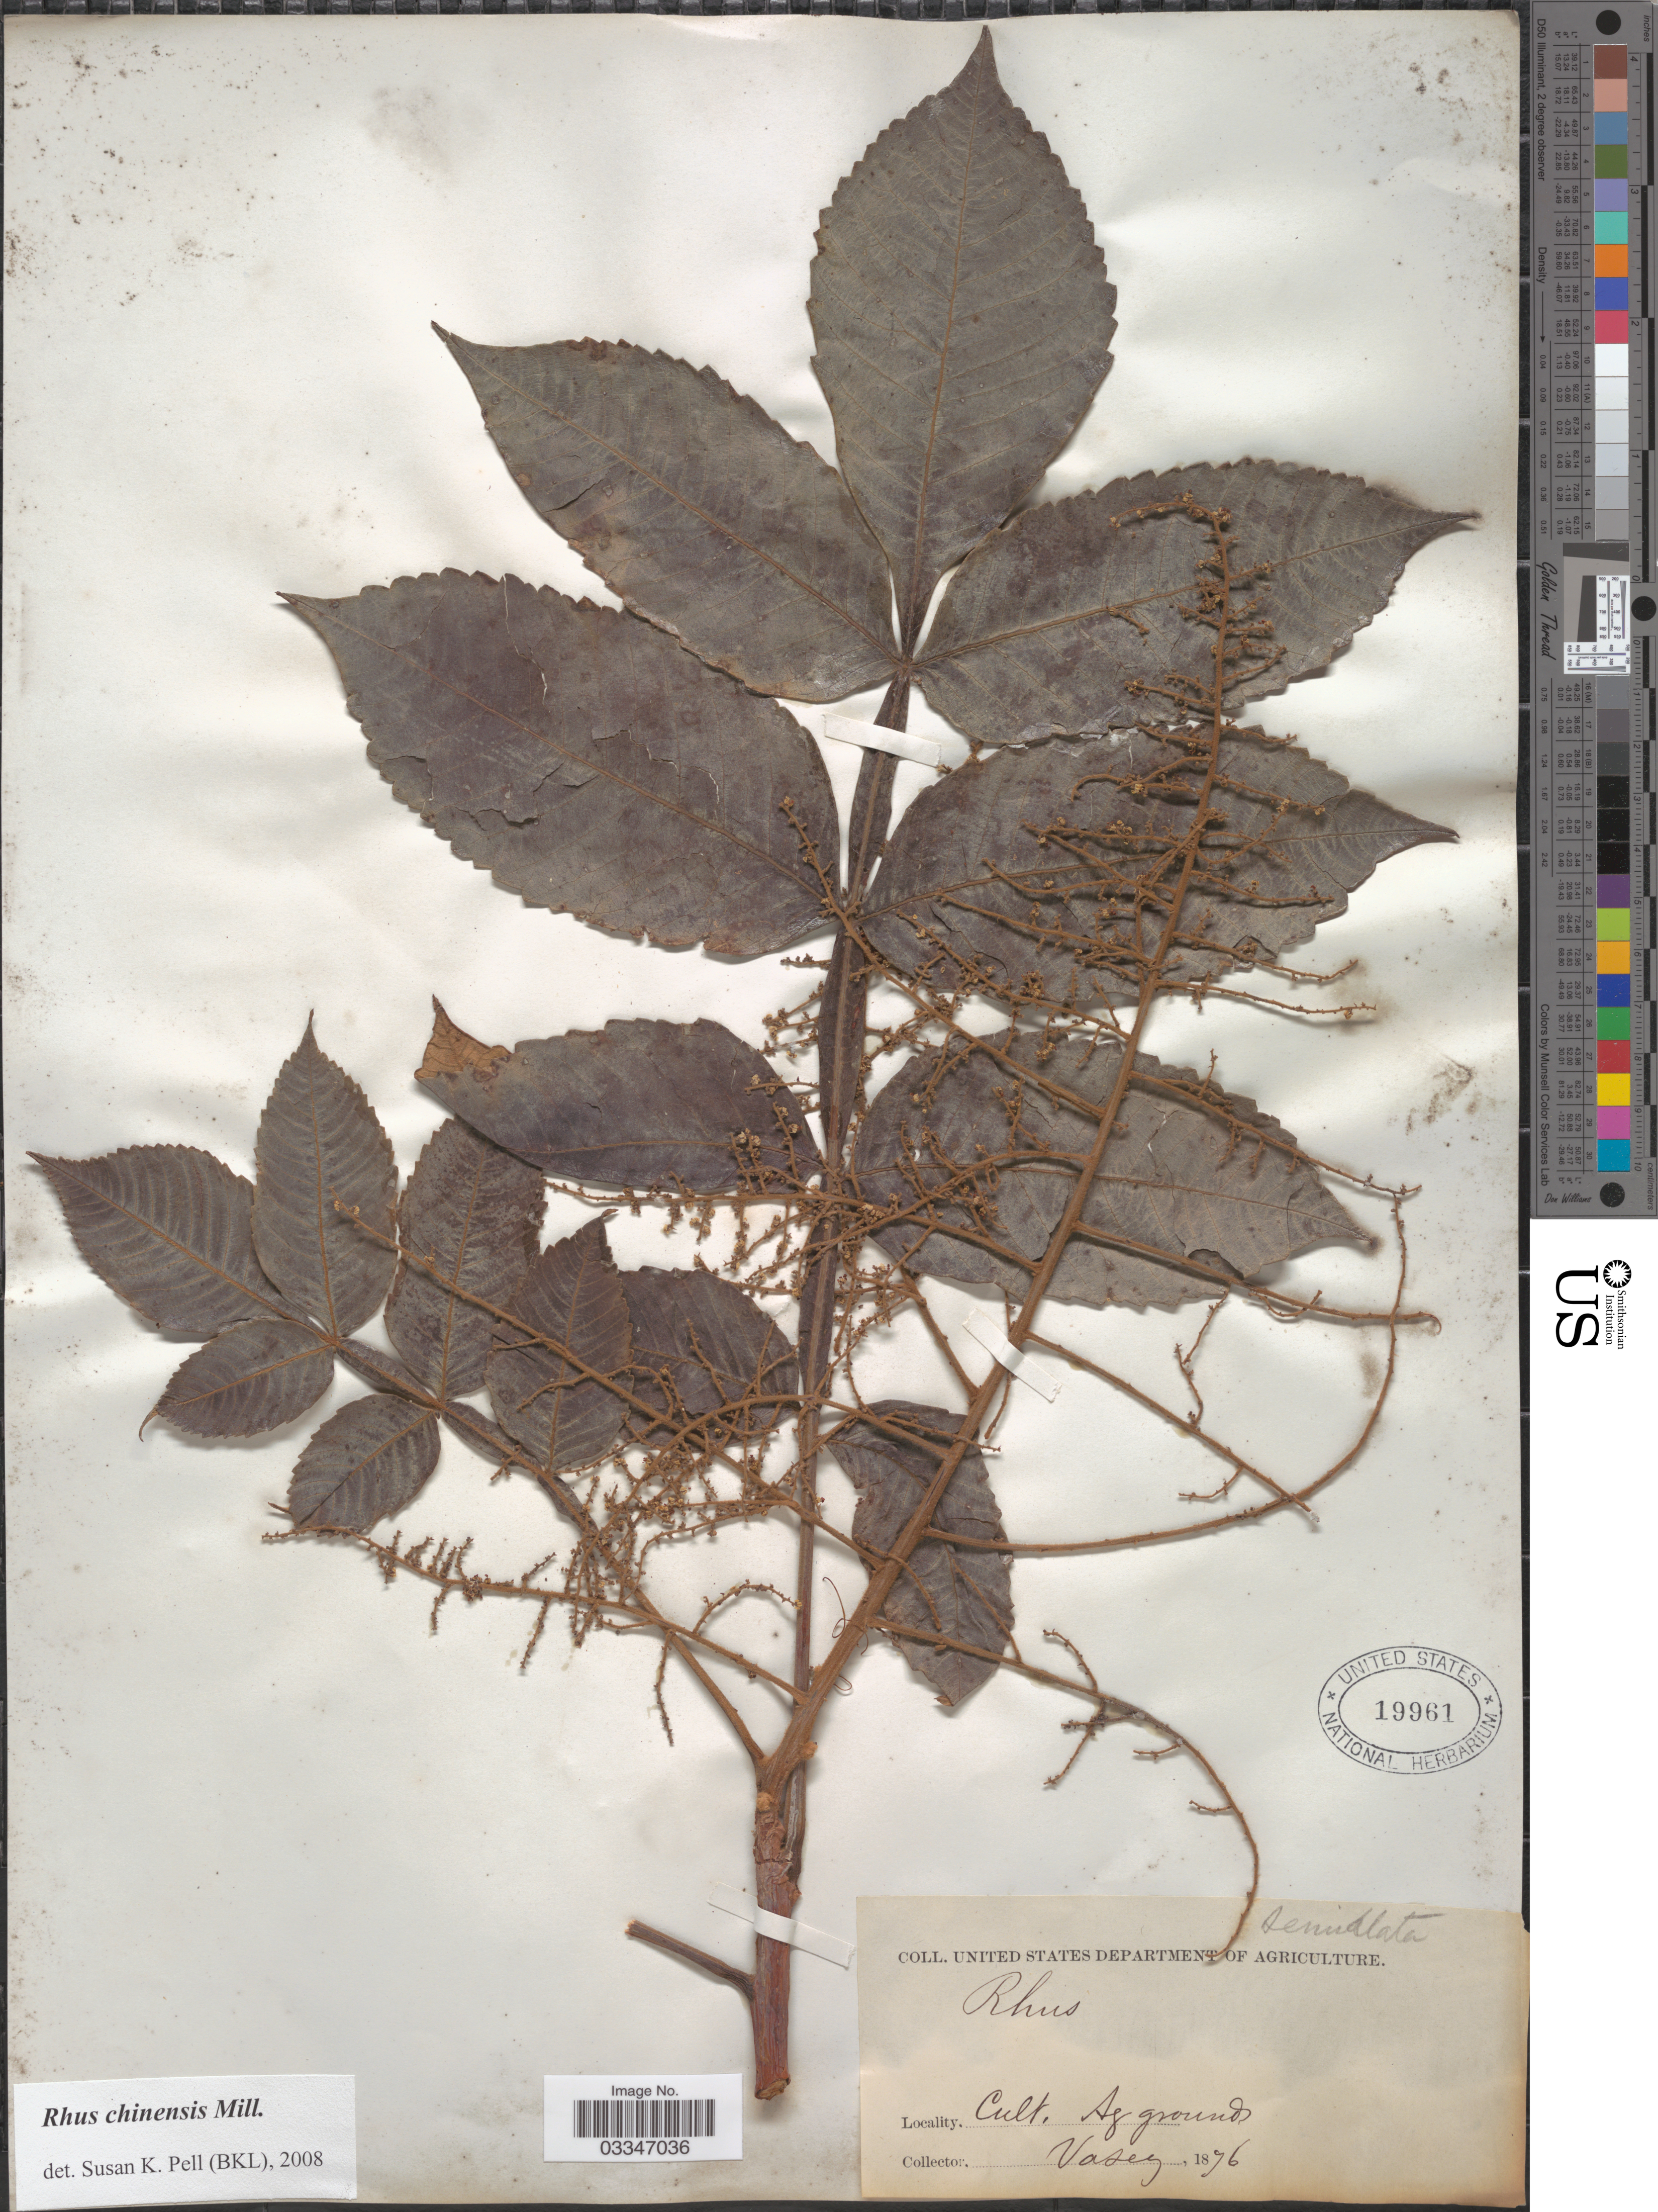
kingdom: Plantae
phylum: Tracheophyta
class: Magnoliopsida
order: Sapindales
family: Anacardiaceae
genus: Rhus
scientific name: Rhus chinensis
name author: Mill.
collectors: Vasey, --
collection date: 1876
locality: Ag ground.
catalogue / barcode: US 19961